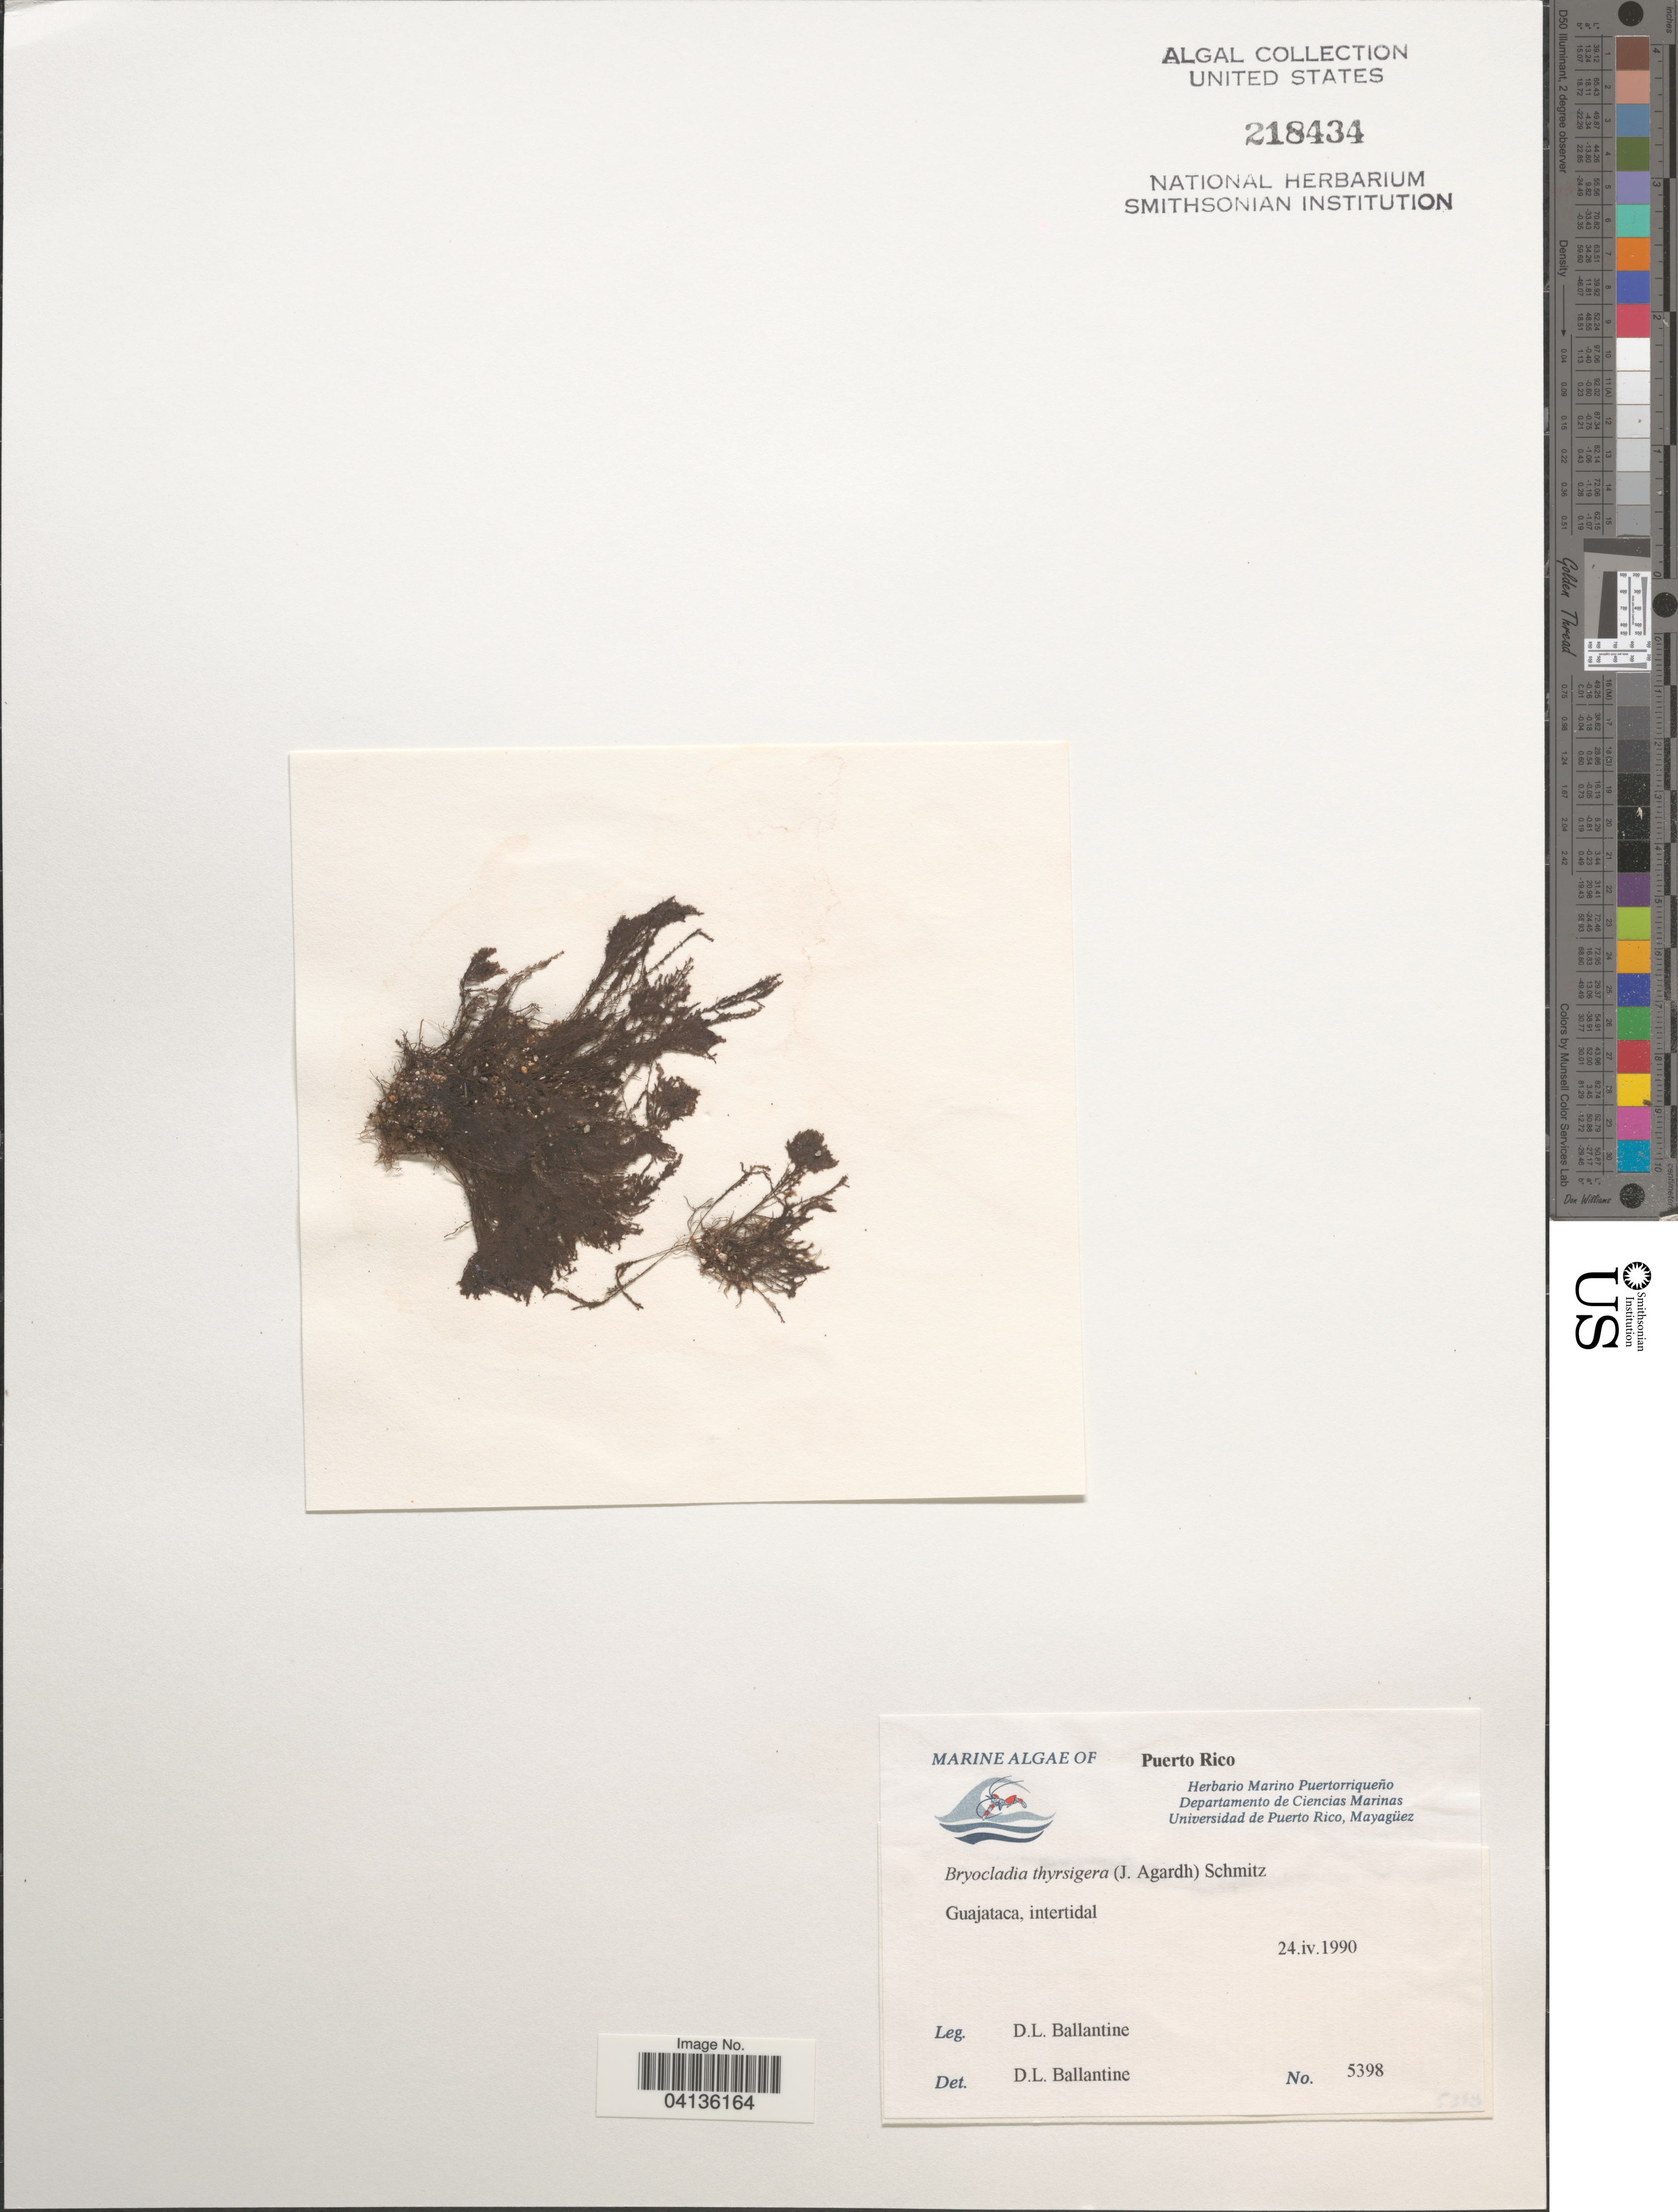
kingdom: Plantae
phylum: Rhodophyta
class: Florideophyceae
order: Ceramiales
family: Rhodomelaceae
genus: Bryocladia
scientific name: Bryocladia thyrsigera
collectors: D.L. Ballantine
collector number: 5398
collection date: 1990-04-24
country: Puerto Rico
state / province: Guajataca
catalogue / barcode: US 218434